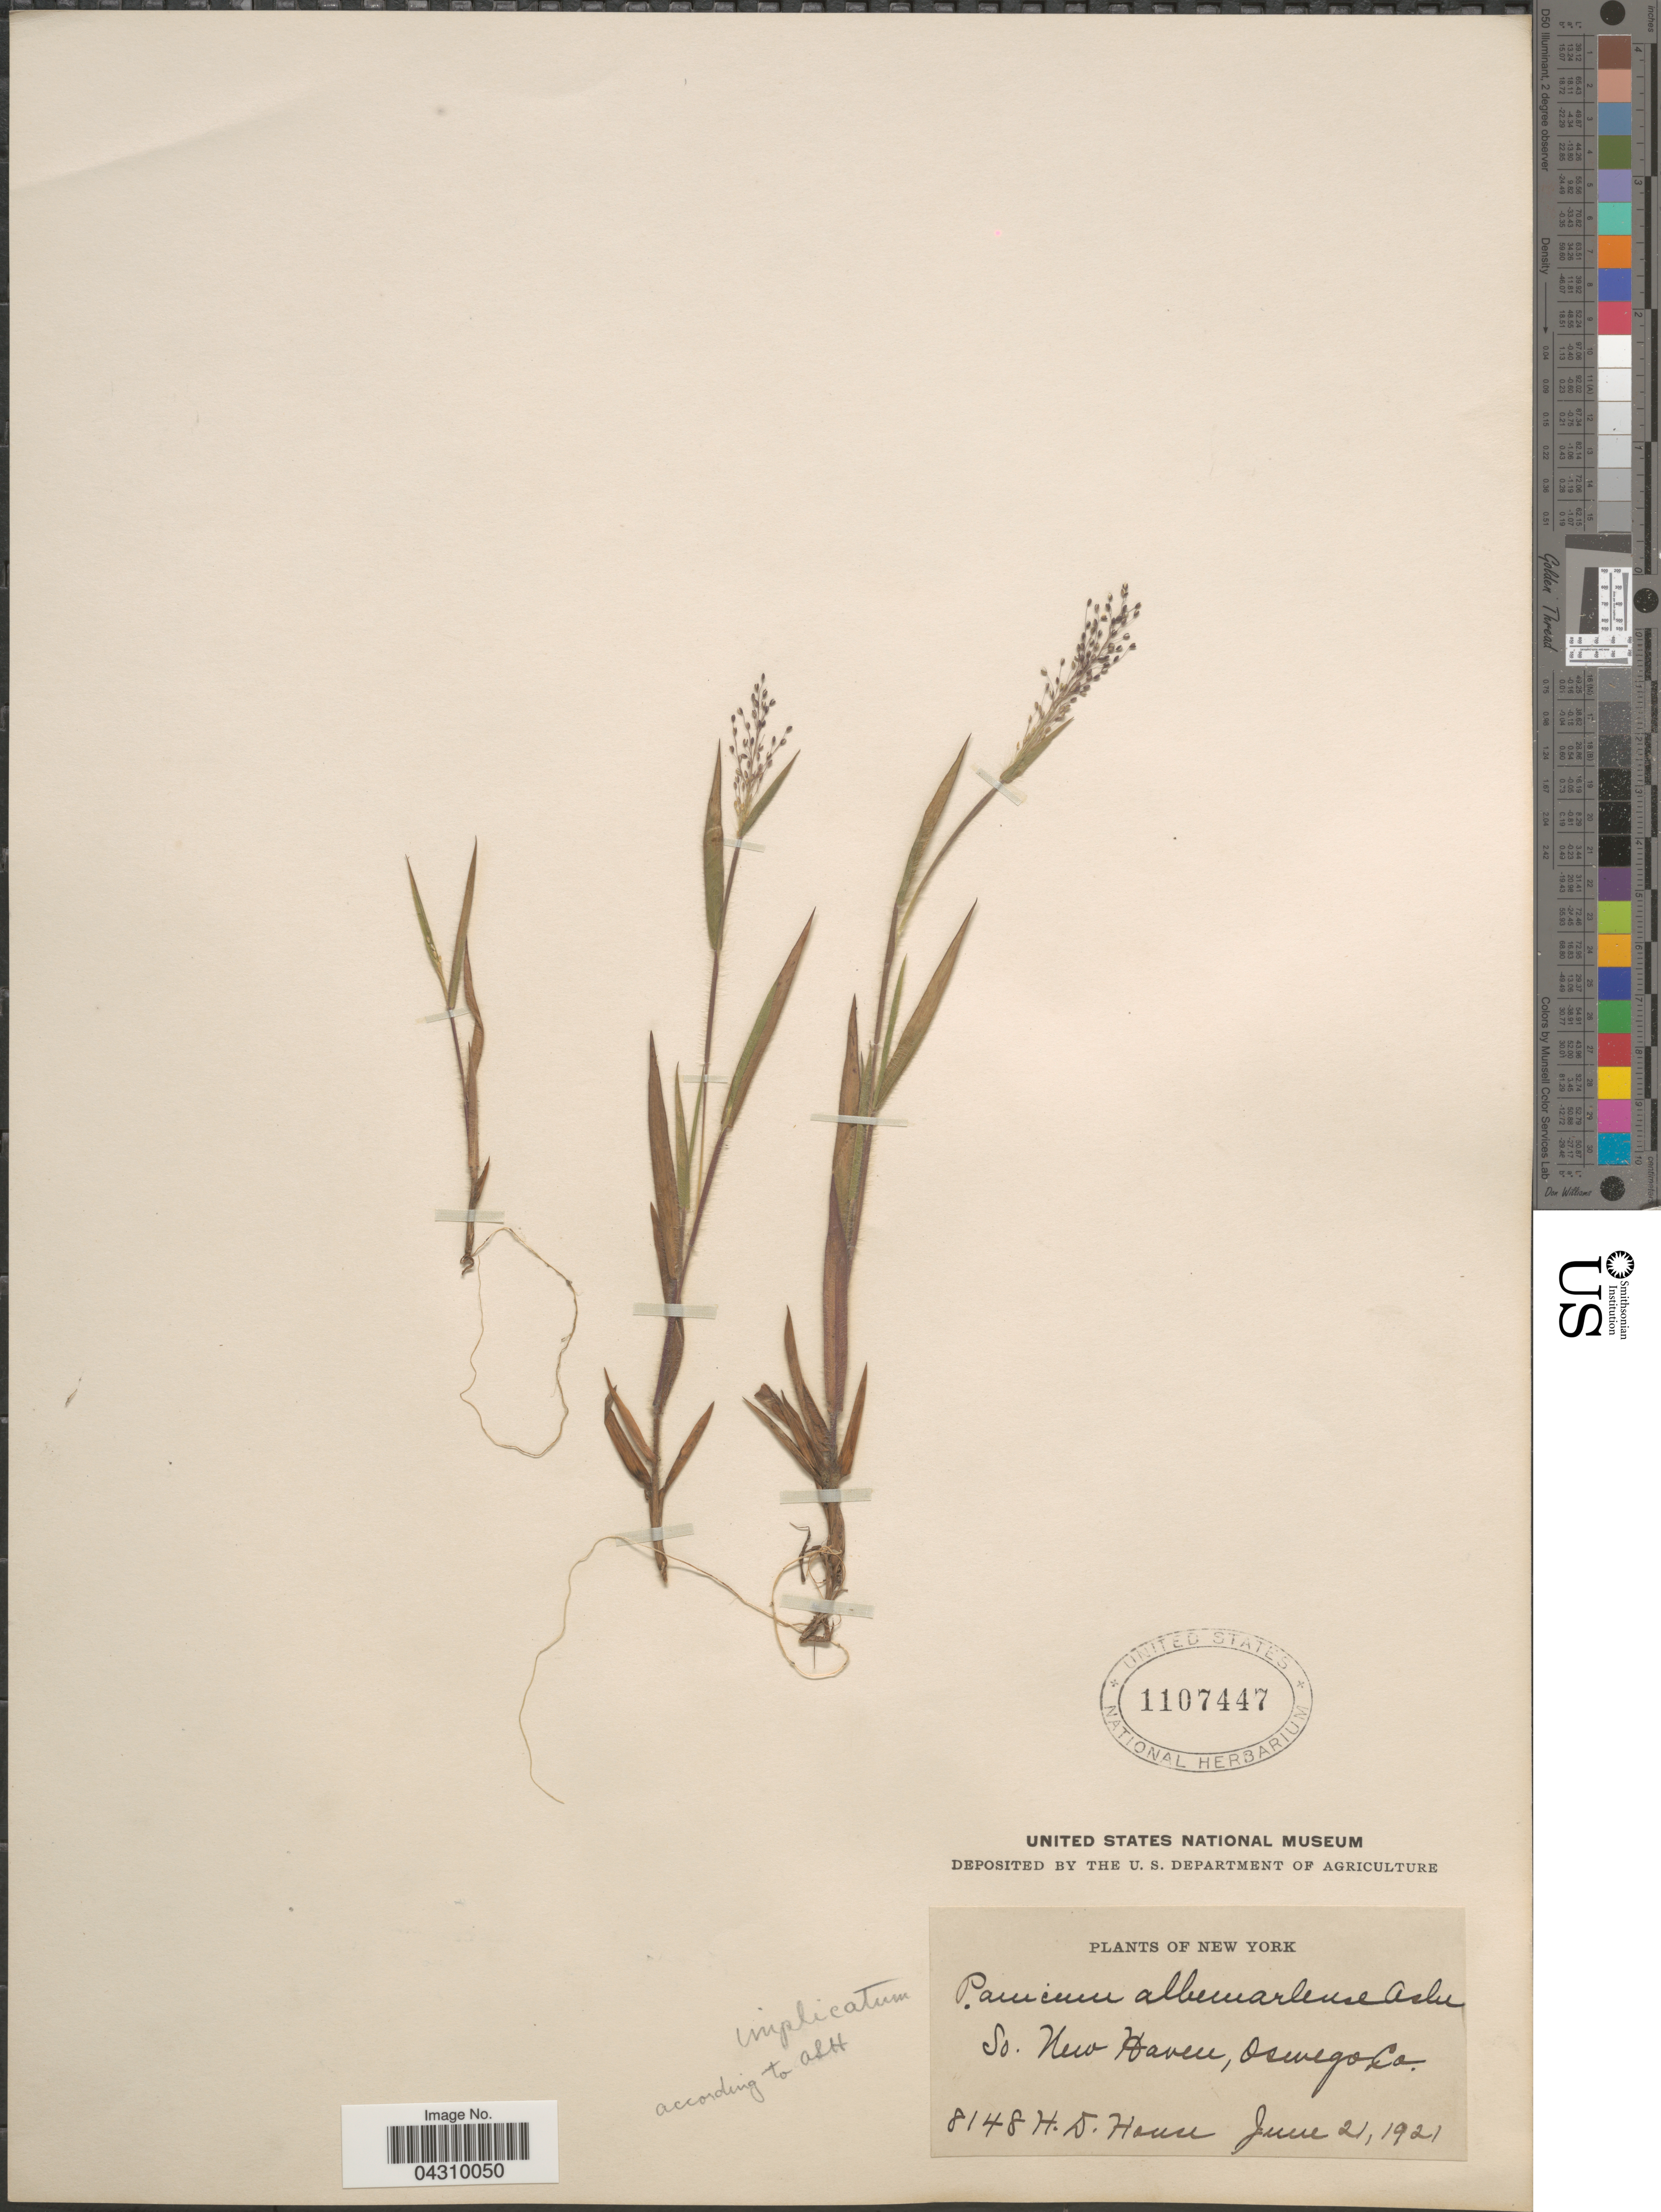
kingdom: Plantae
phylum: Tracheophyta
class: Liliopsida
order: Poales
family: Poaceae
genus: Dichanthelium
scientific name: Dichanthelium acuminatum var. acuminatum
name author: (Sw.) Gould & C.A. Clark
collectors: H. D. House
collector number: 8148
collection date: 1921-06-21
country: United States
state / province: New York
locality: So. New Haven, Oswego Co.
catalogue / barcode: US 1107447